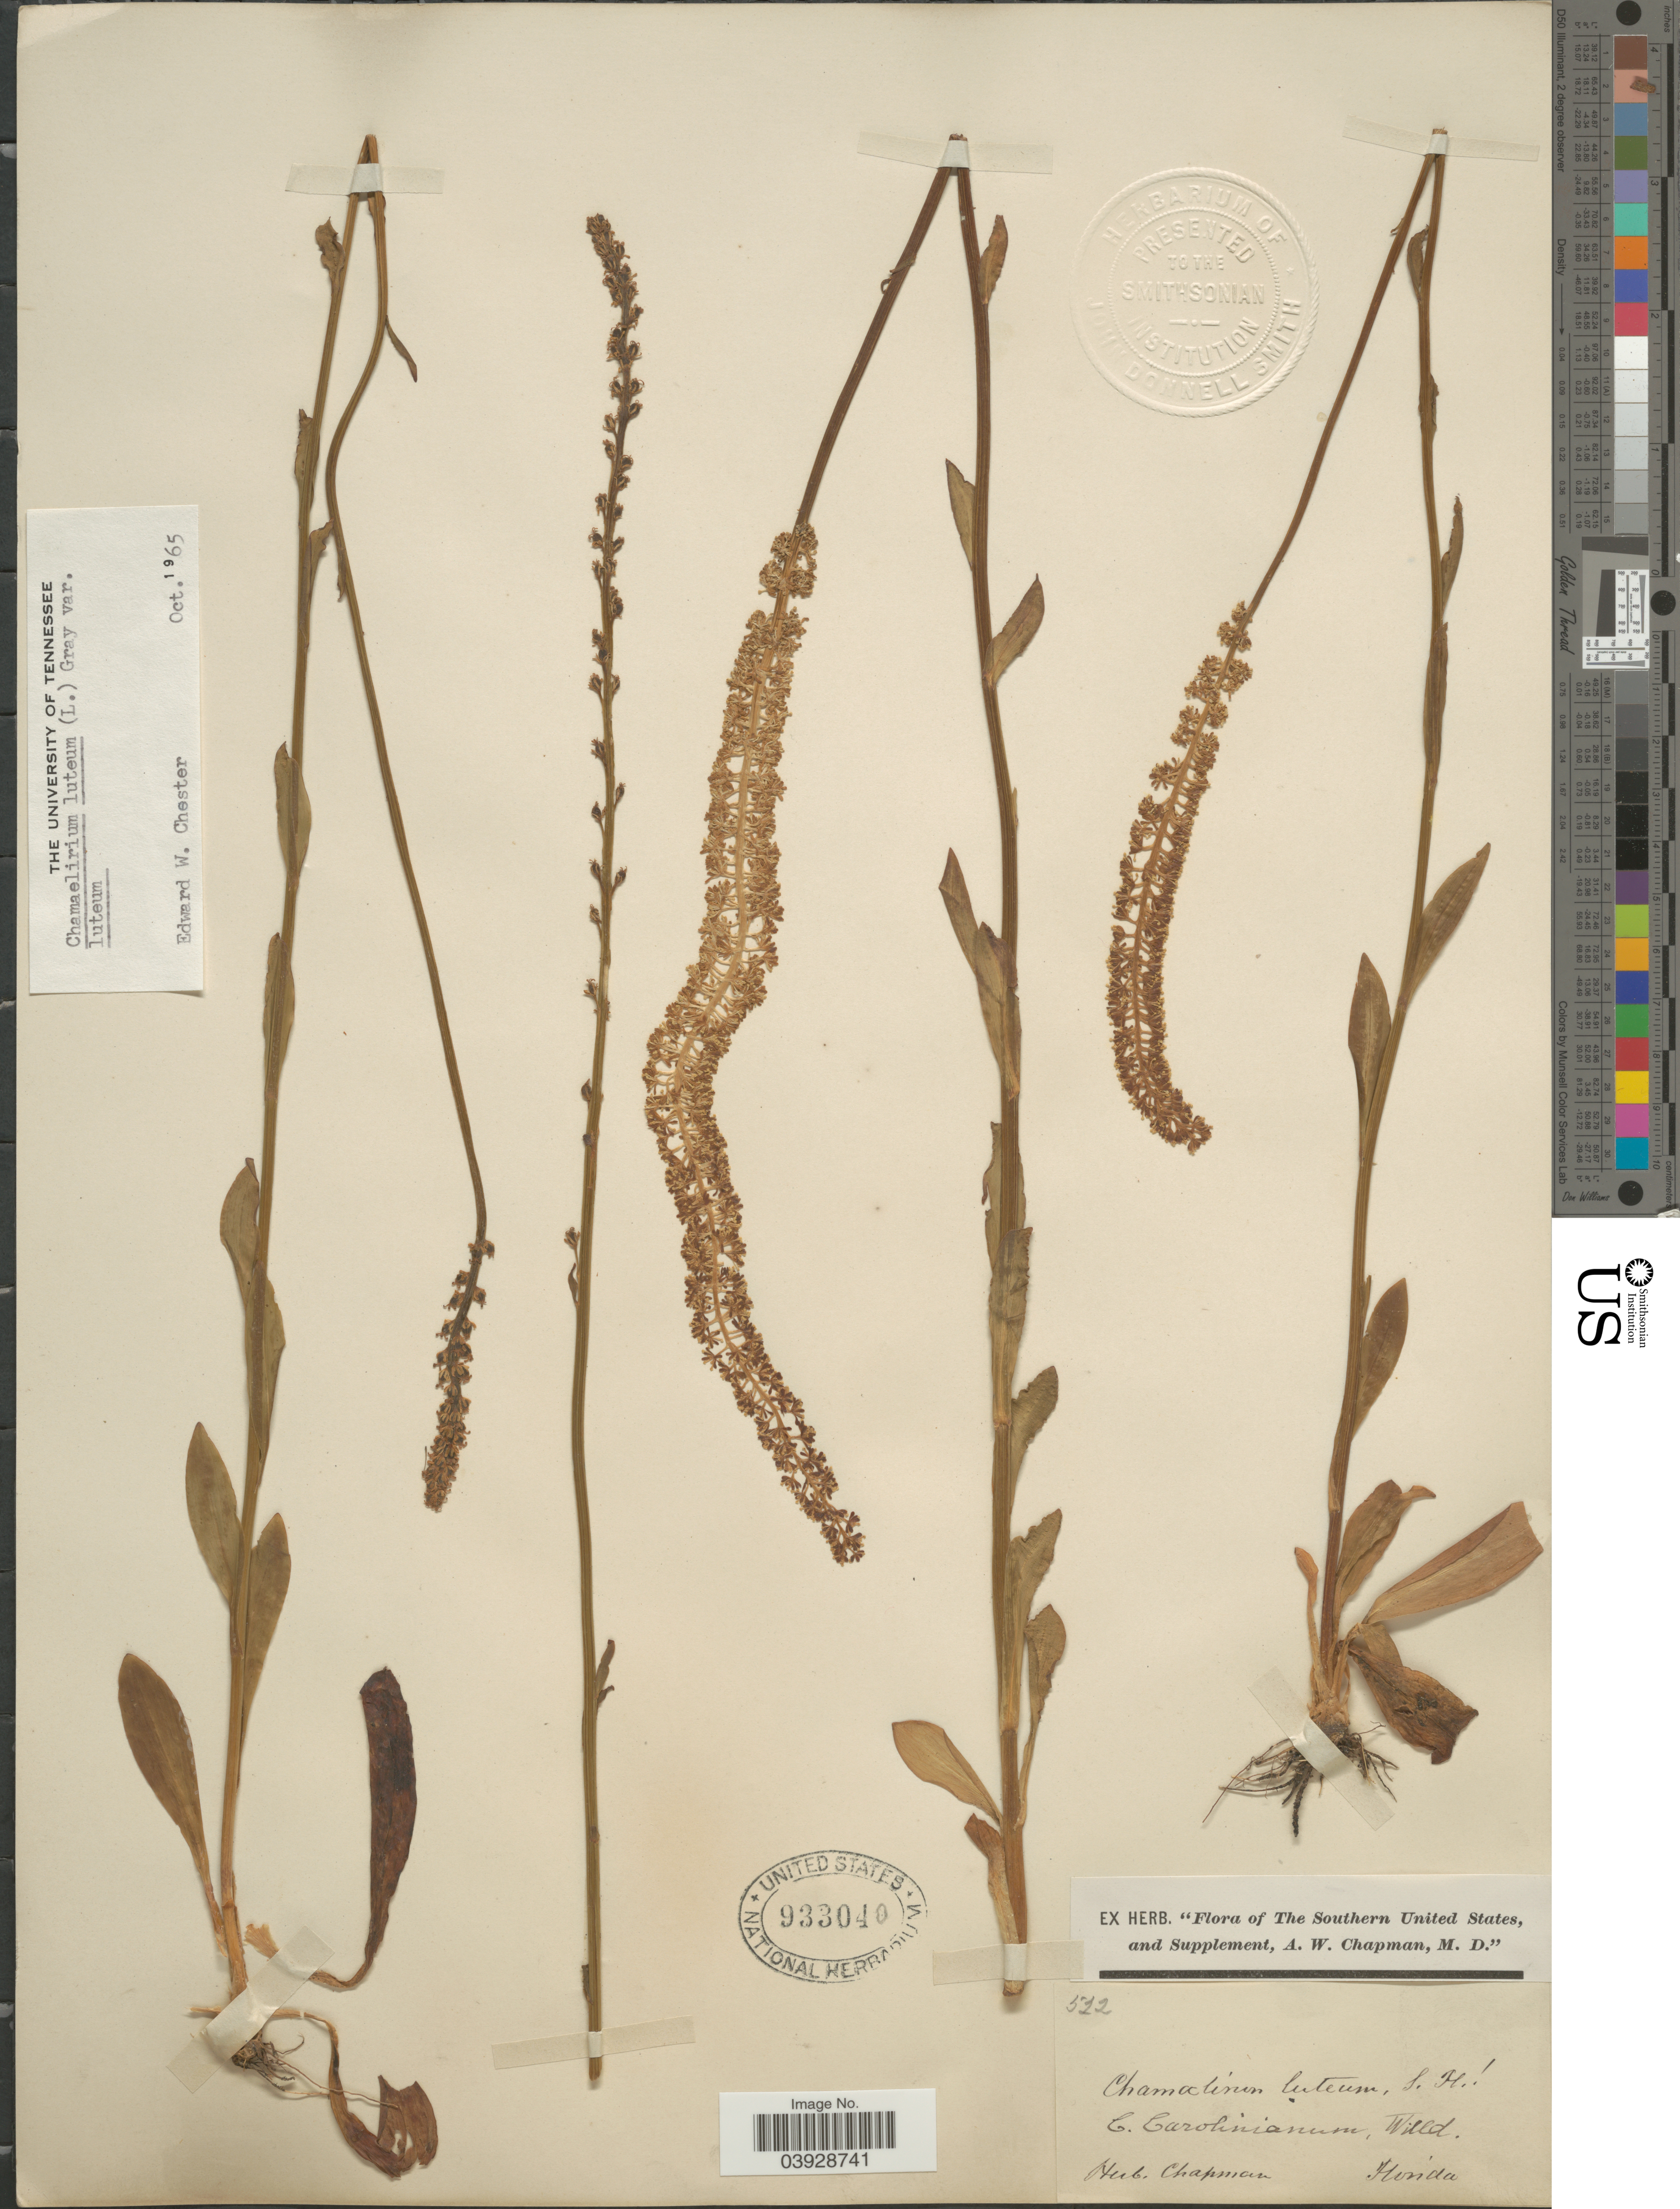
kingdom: Plantae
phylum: Tracheophyta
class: Liliopsida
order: Liliales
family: Melanthiaceae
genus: Chamaelirium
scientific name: Chamaelirium luteum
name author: (L.) A. Gray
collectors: ex herb. A.W. Chapman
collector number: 522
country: United States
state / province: Florida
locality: The Southern United States.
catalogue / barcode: US 933040